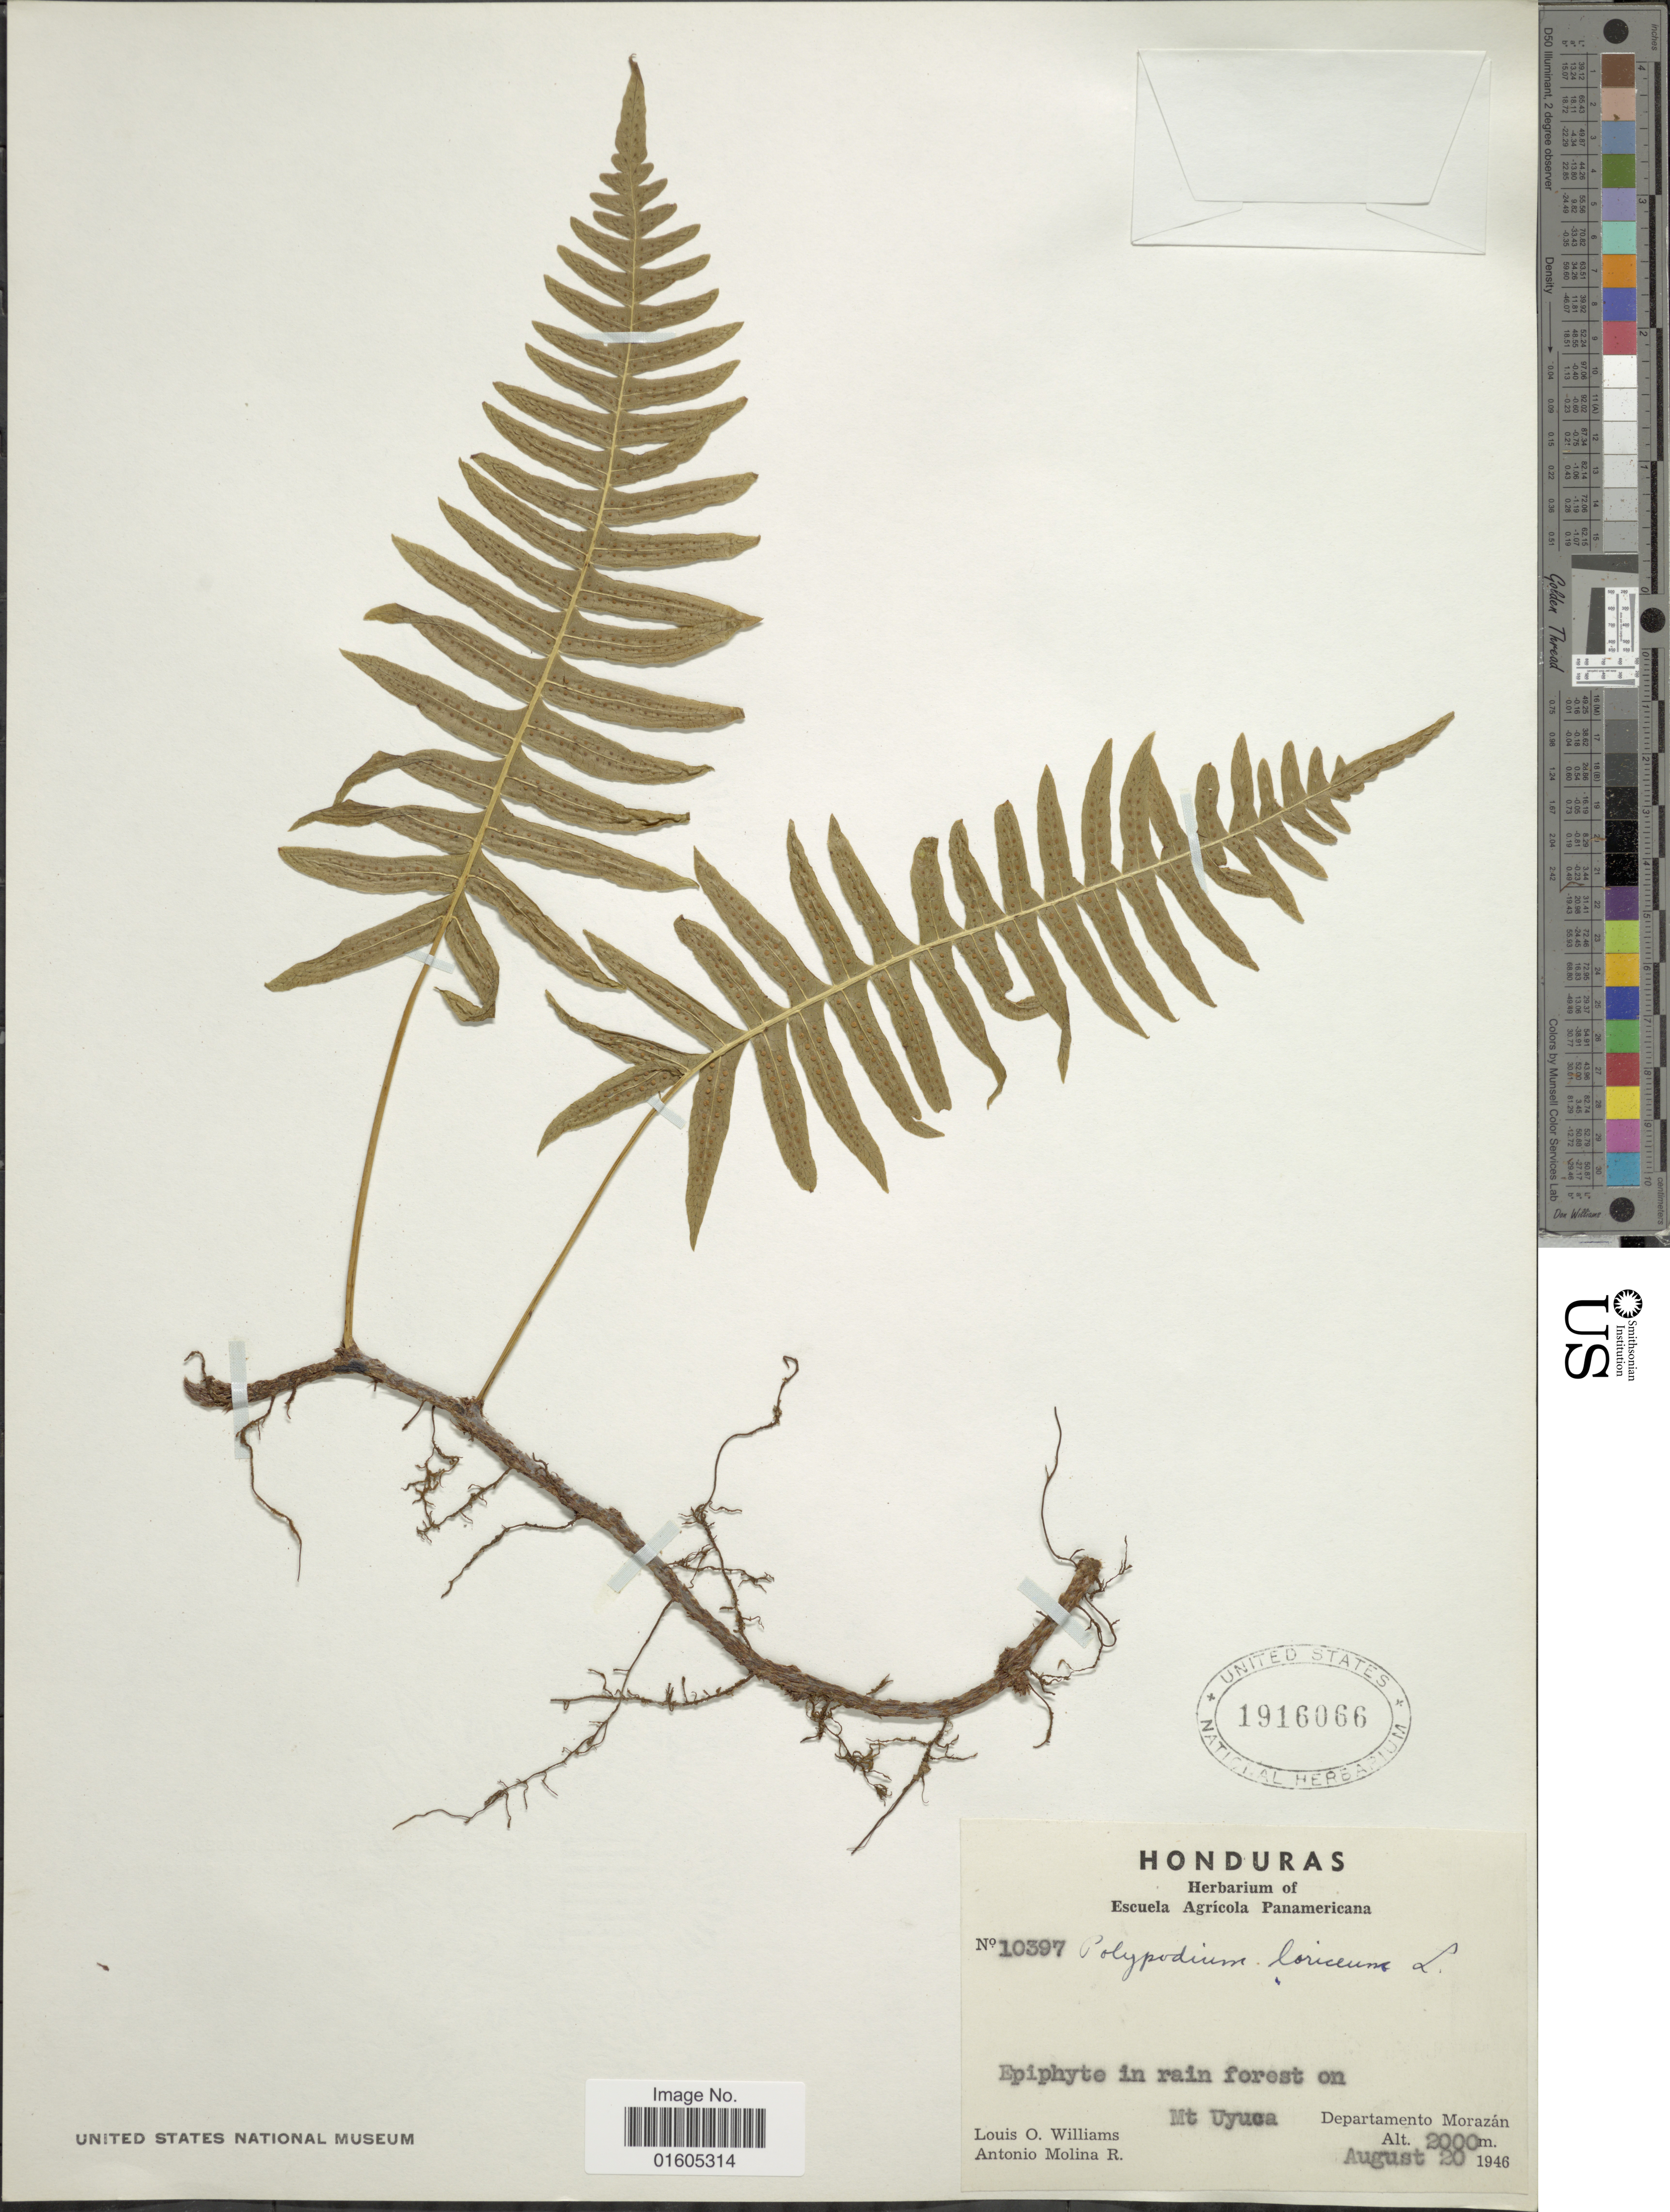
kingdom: Plantae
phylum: Tracheophyta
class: Polypodiopsida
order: Polypodiales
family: Polypodiaceae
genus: Serpocaulon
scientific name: Serpocaulon loriceum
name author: (L.) A.R. Sm.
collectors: L. O. Williams & A. Molina R.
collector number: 10397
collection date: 1946-08-20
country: Honduras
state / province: Fco. Morazán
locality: Mt Uyuca Departamento Morazán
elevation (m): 2000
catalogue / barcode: US 1916066